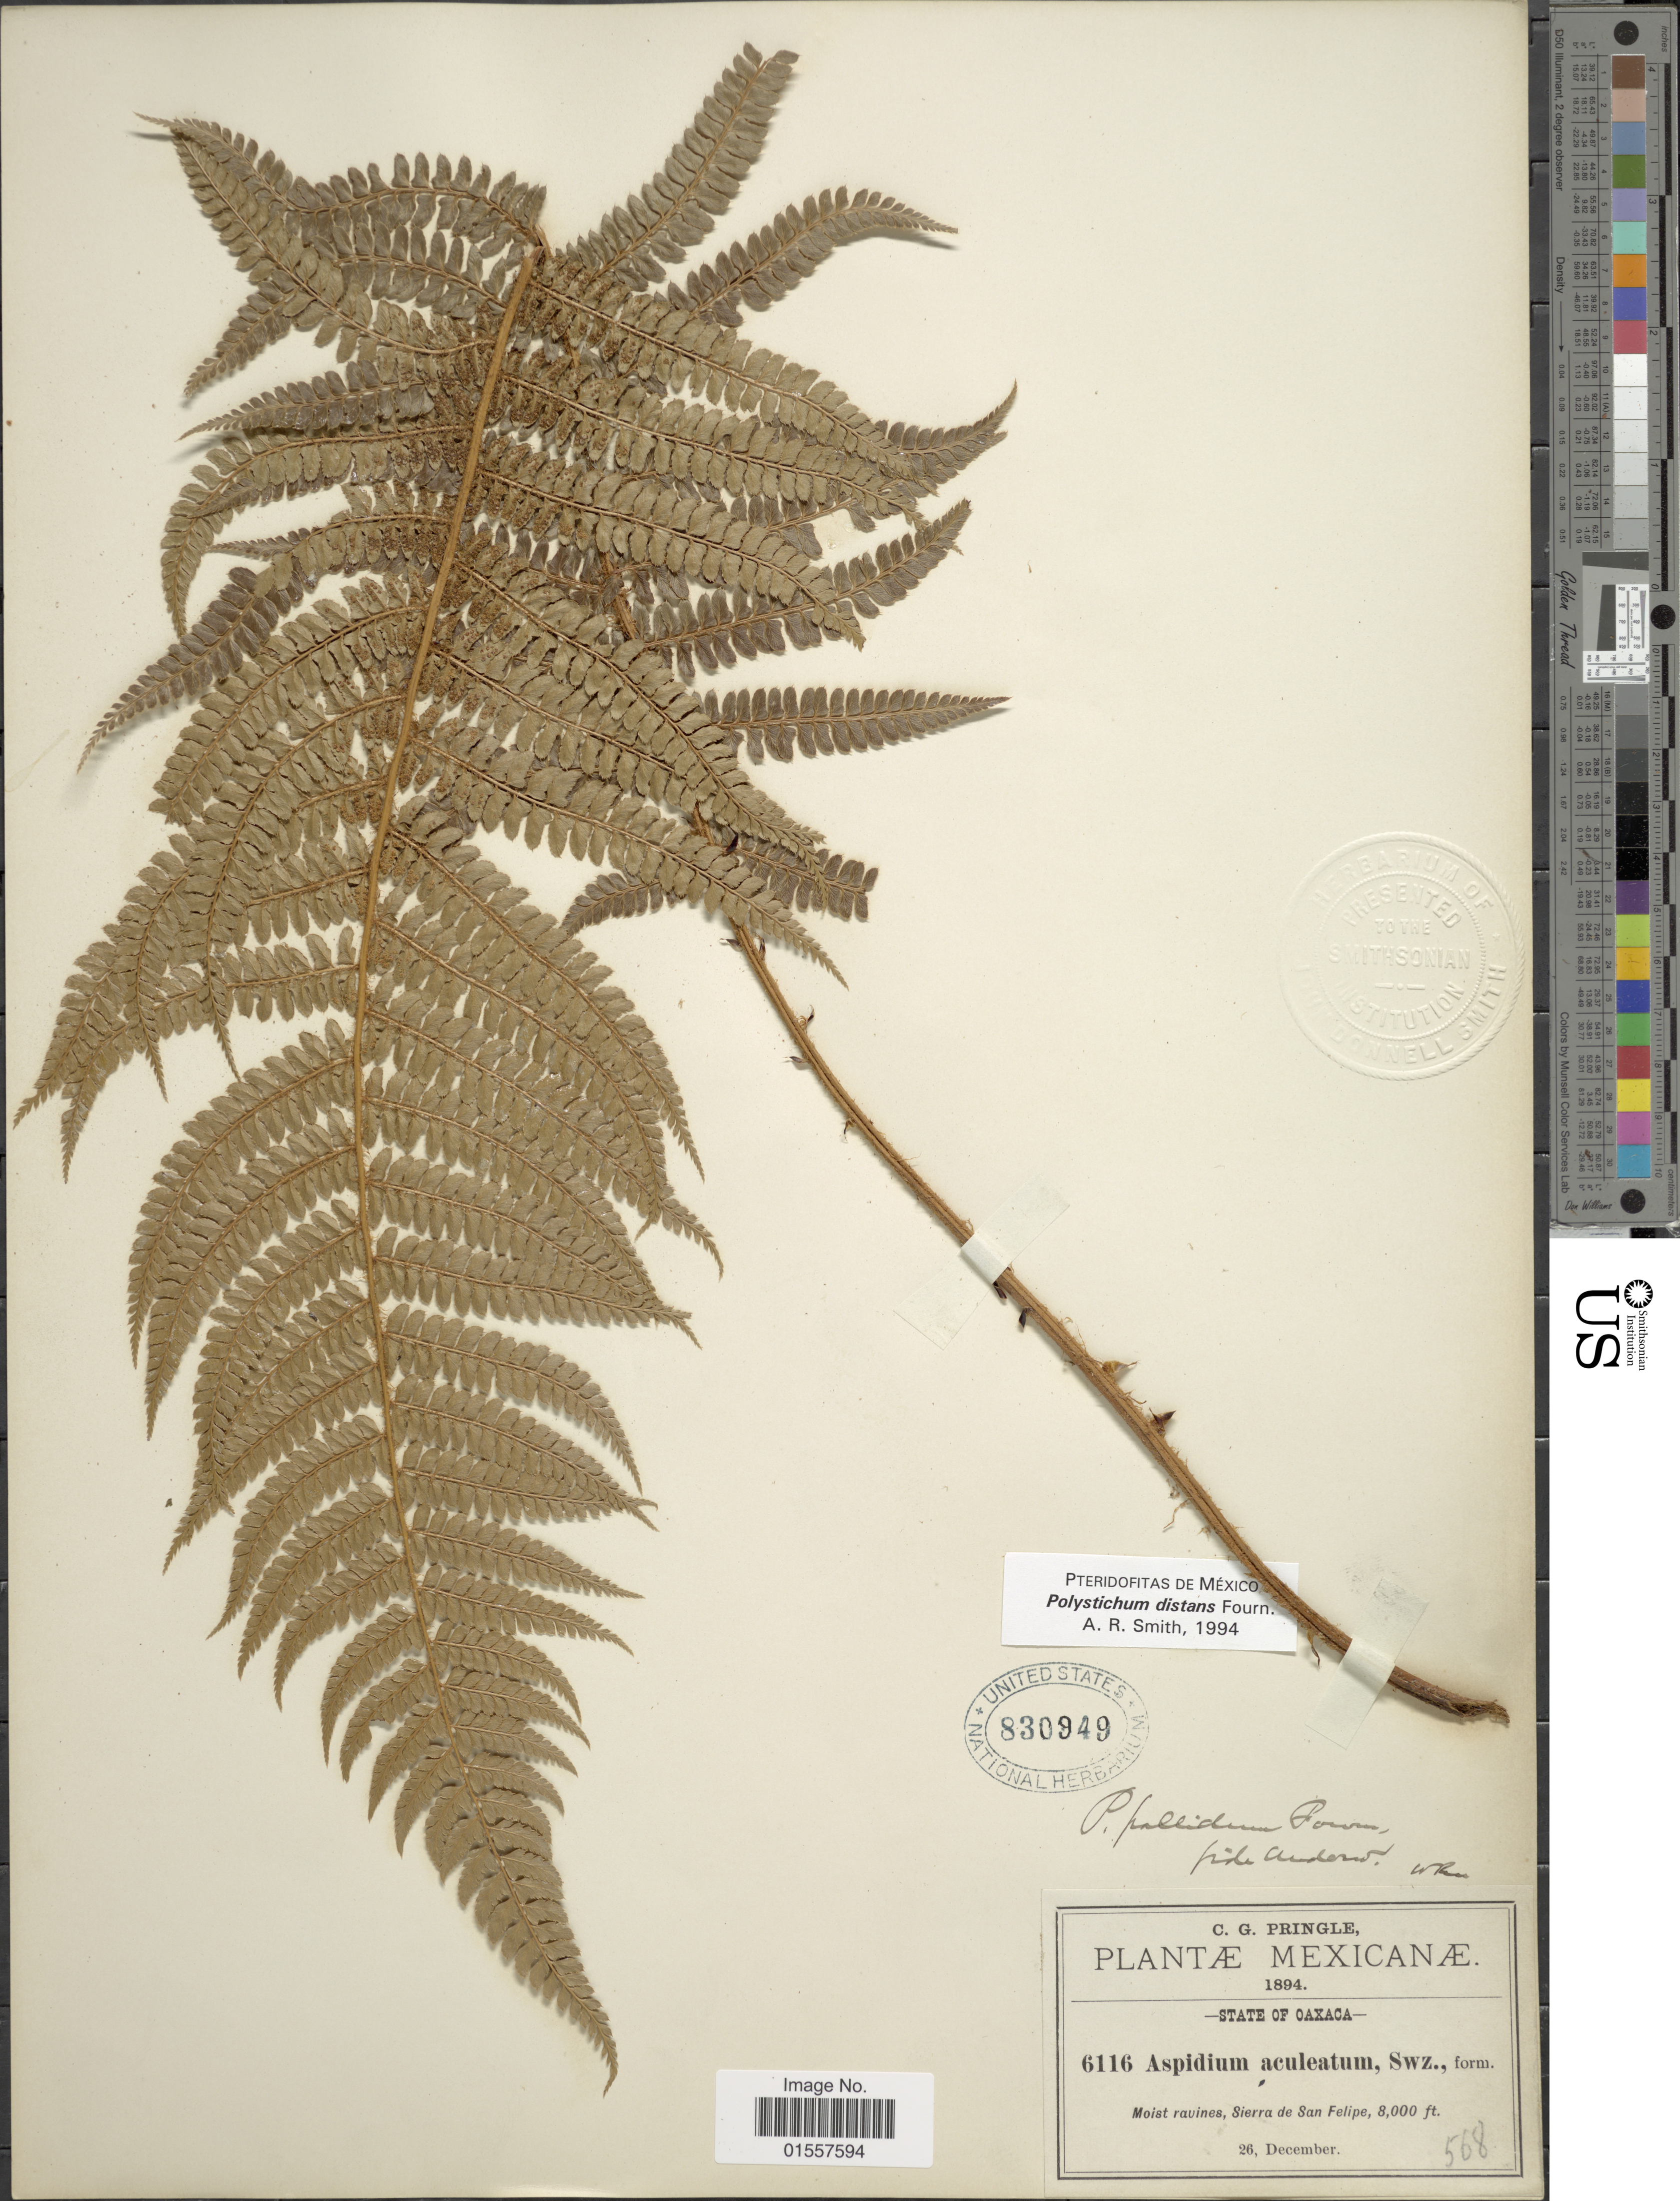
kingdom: Plantae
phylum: Tracheophyta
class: Polypodiopsida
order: Polypodiales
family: Dryopteridaceae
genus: Polystichum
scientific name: Polystichum distans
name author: E. Fourn.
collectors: C. G. Pringle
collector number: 6116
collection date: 1894-12-26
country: Mexico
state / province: Oaxaca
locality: Mexicanae, State of Oaxaca, Sierra de San Felipe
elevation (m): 2438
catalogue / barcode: US 830949